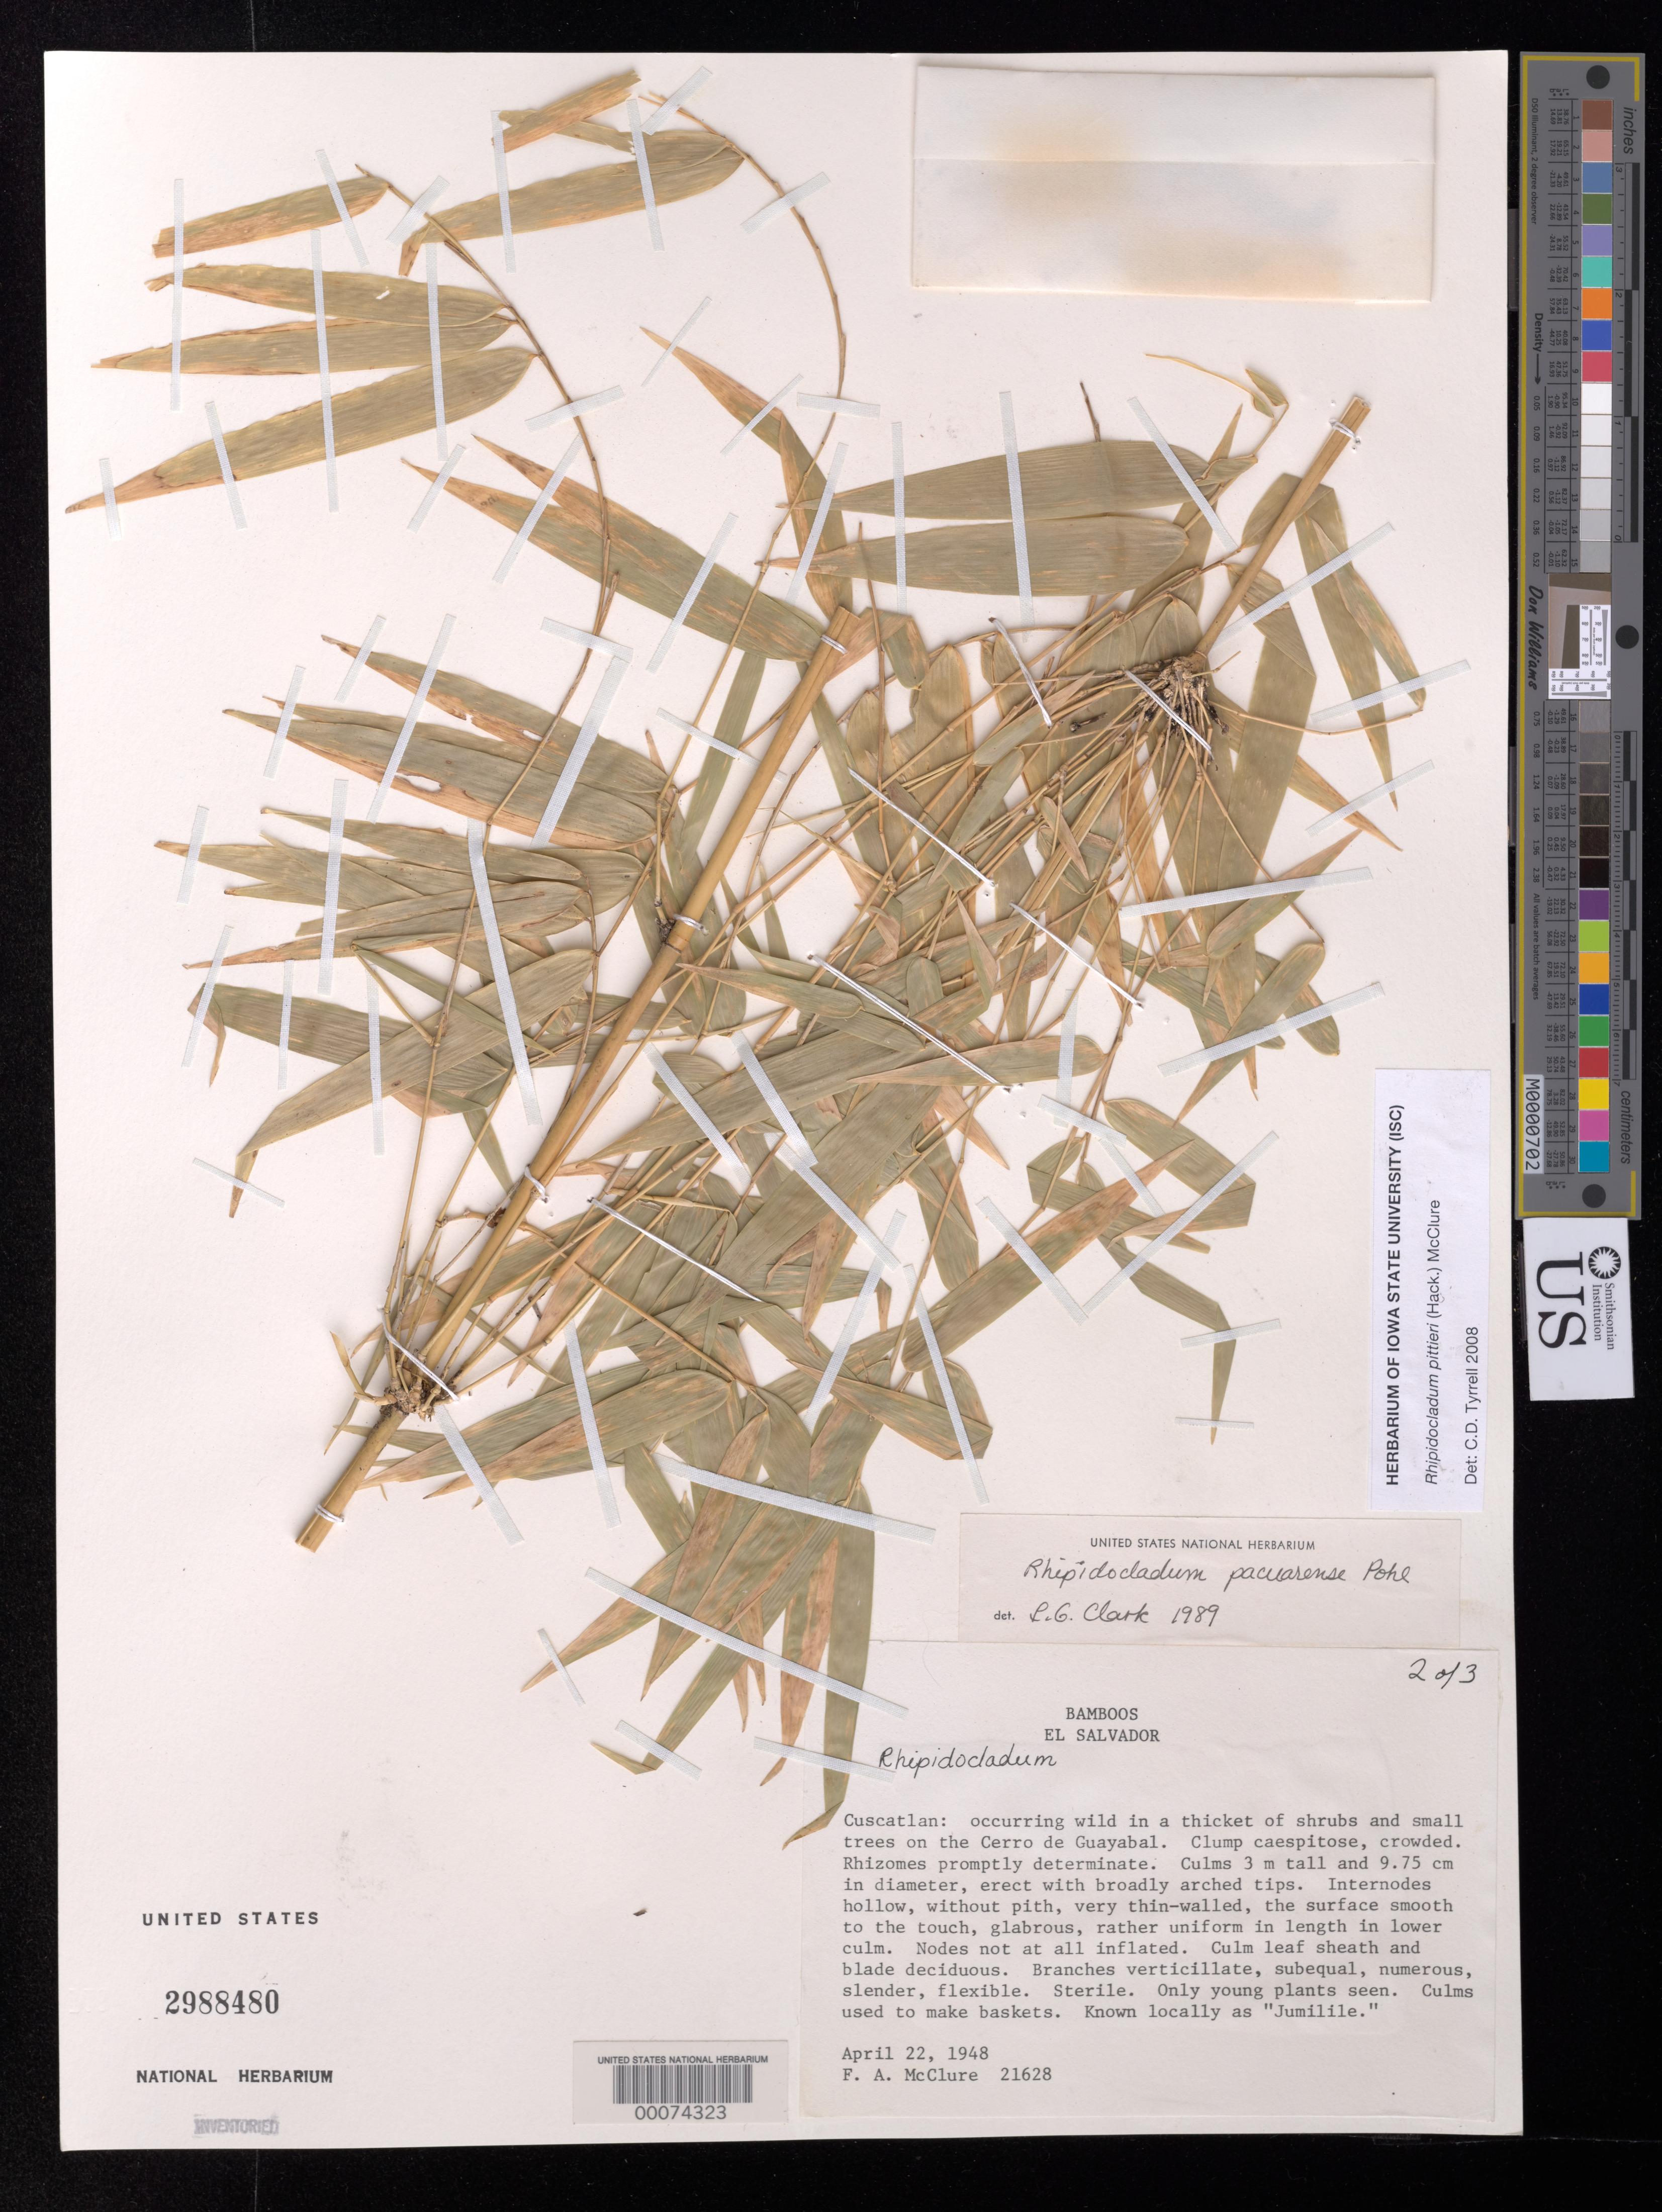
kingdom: Plantae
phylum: Tracheophyta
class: Liliopsida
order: Poales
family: Poaceae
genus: Rhipidocladum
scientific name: Rhipidocladum pittieri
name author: (J. Hack.) McClure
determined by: Tyrrell, Christopher D., (MIL), Milwaukee Public Museum (UNITED STATES)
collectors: F. A. McClure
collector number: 21628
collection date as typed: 22 Apr 1948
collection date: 1948-04-22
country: El Salvador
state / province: Cuscatlán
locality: Cerro do Guayabal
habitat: occurring wild in a thicket of shrubs and small trees on the Cerro de Guayabal.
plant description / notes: Culms used to make baskets. Known locally as "Jumilile".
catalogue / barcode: US 2988480